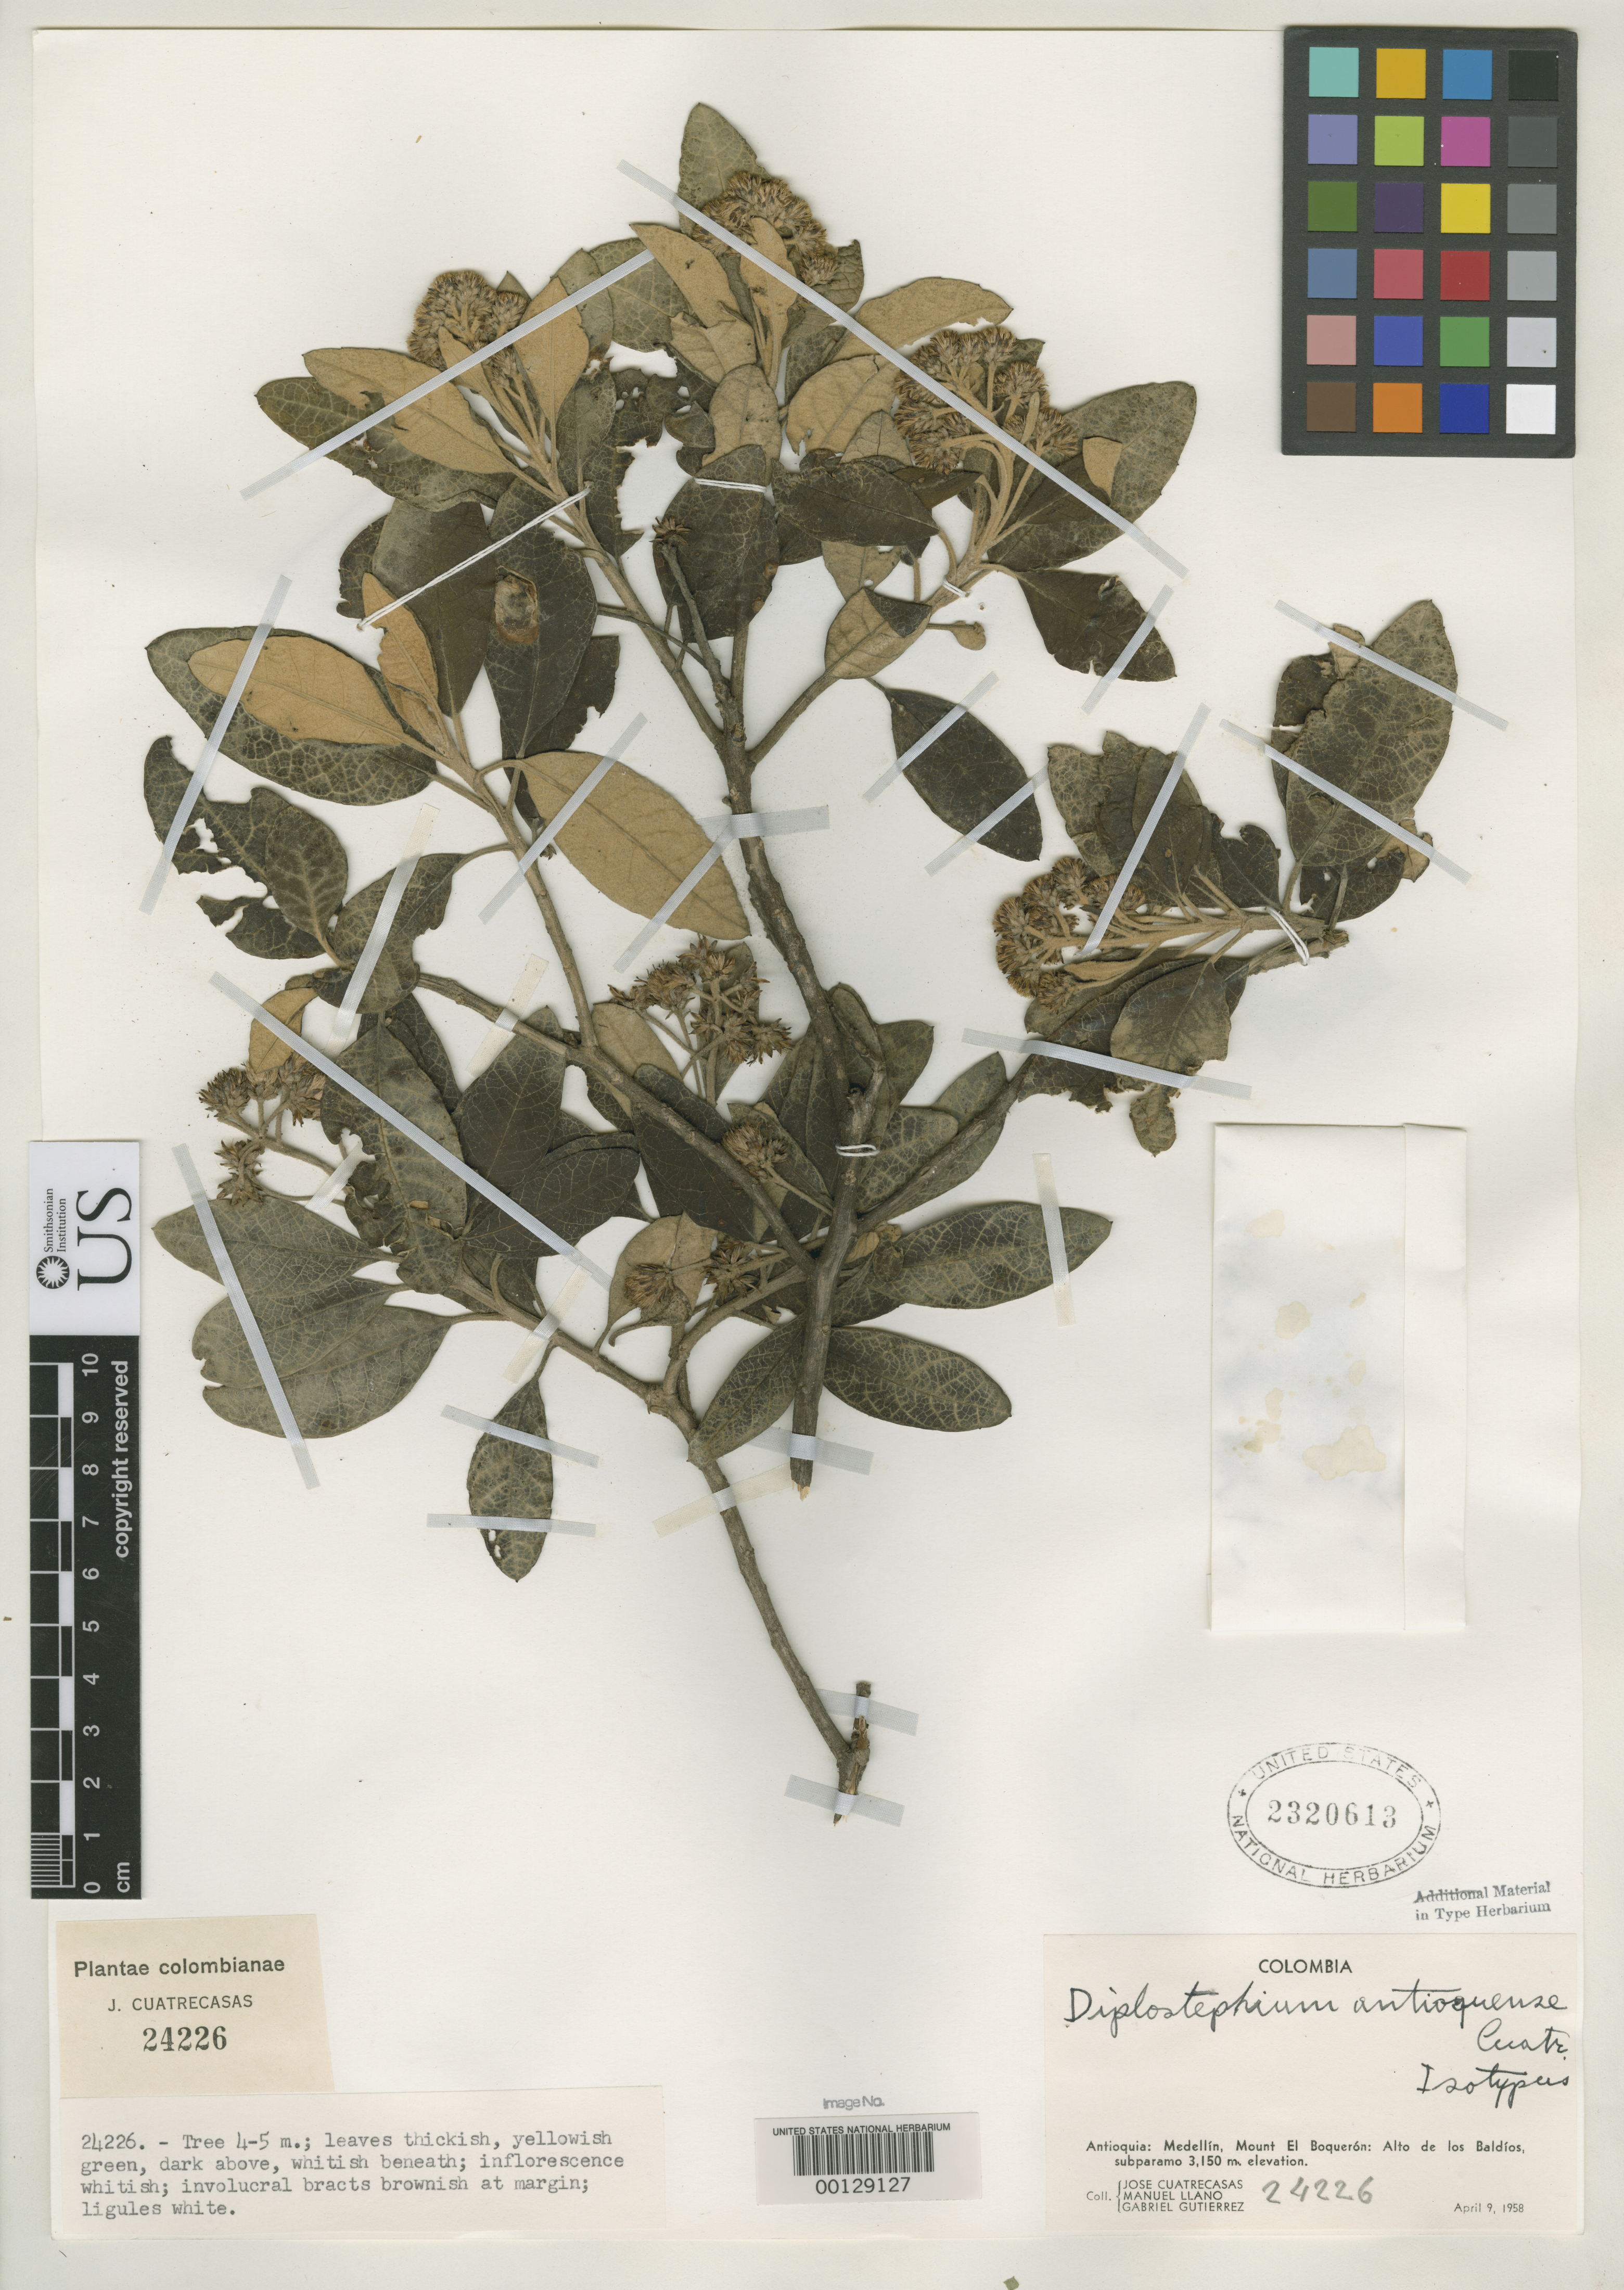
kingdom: Plantae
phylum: Tracheophyta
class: Magnoliopsida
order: Asterales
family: Asteraceae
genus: Diplostephium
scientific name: Diplostephium antioquense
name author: Cuatrec.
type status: Isotype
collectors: J. Cuatrecasas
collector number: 24226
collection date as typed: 09 Apr 1958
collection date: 1958-04-09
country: Colombia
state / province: Antioquia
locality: Mount El Boqueron, Alto de Los Baldios.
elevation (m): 3150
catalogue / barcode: US 2320613